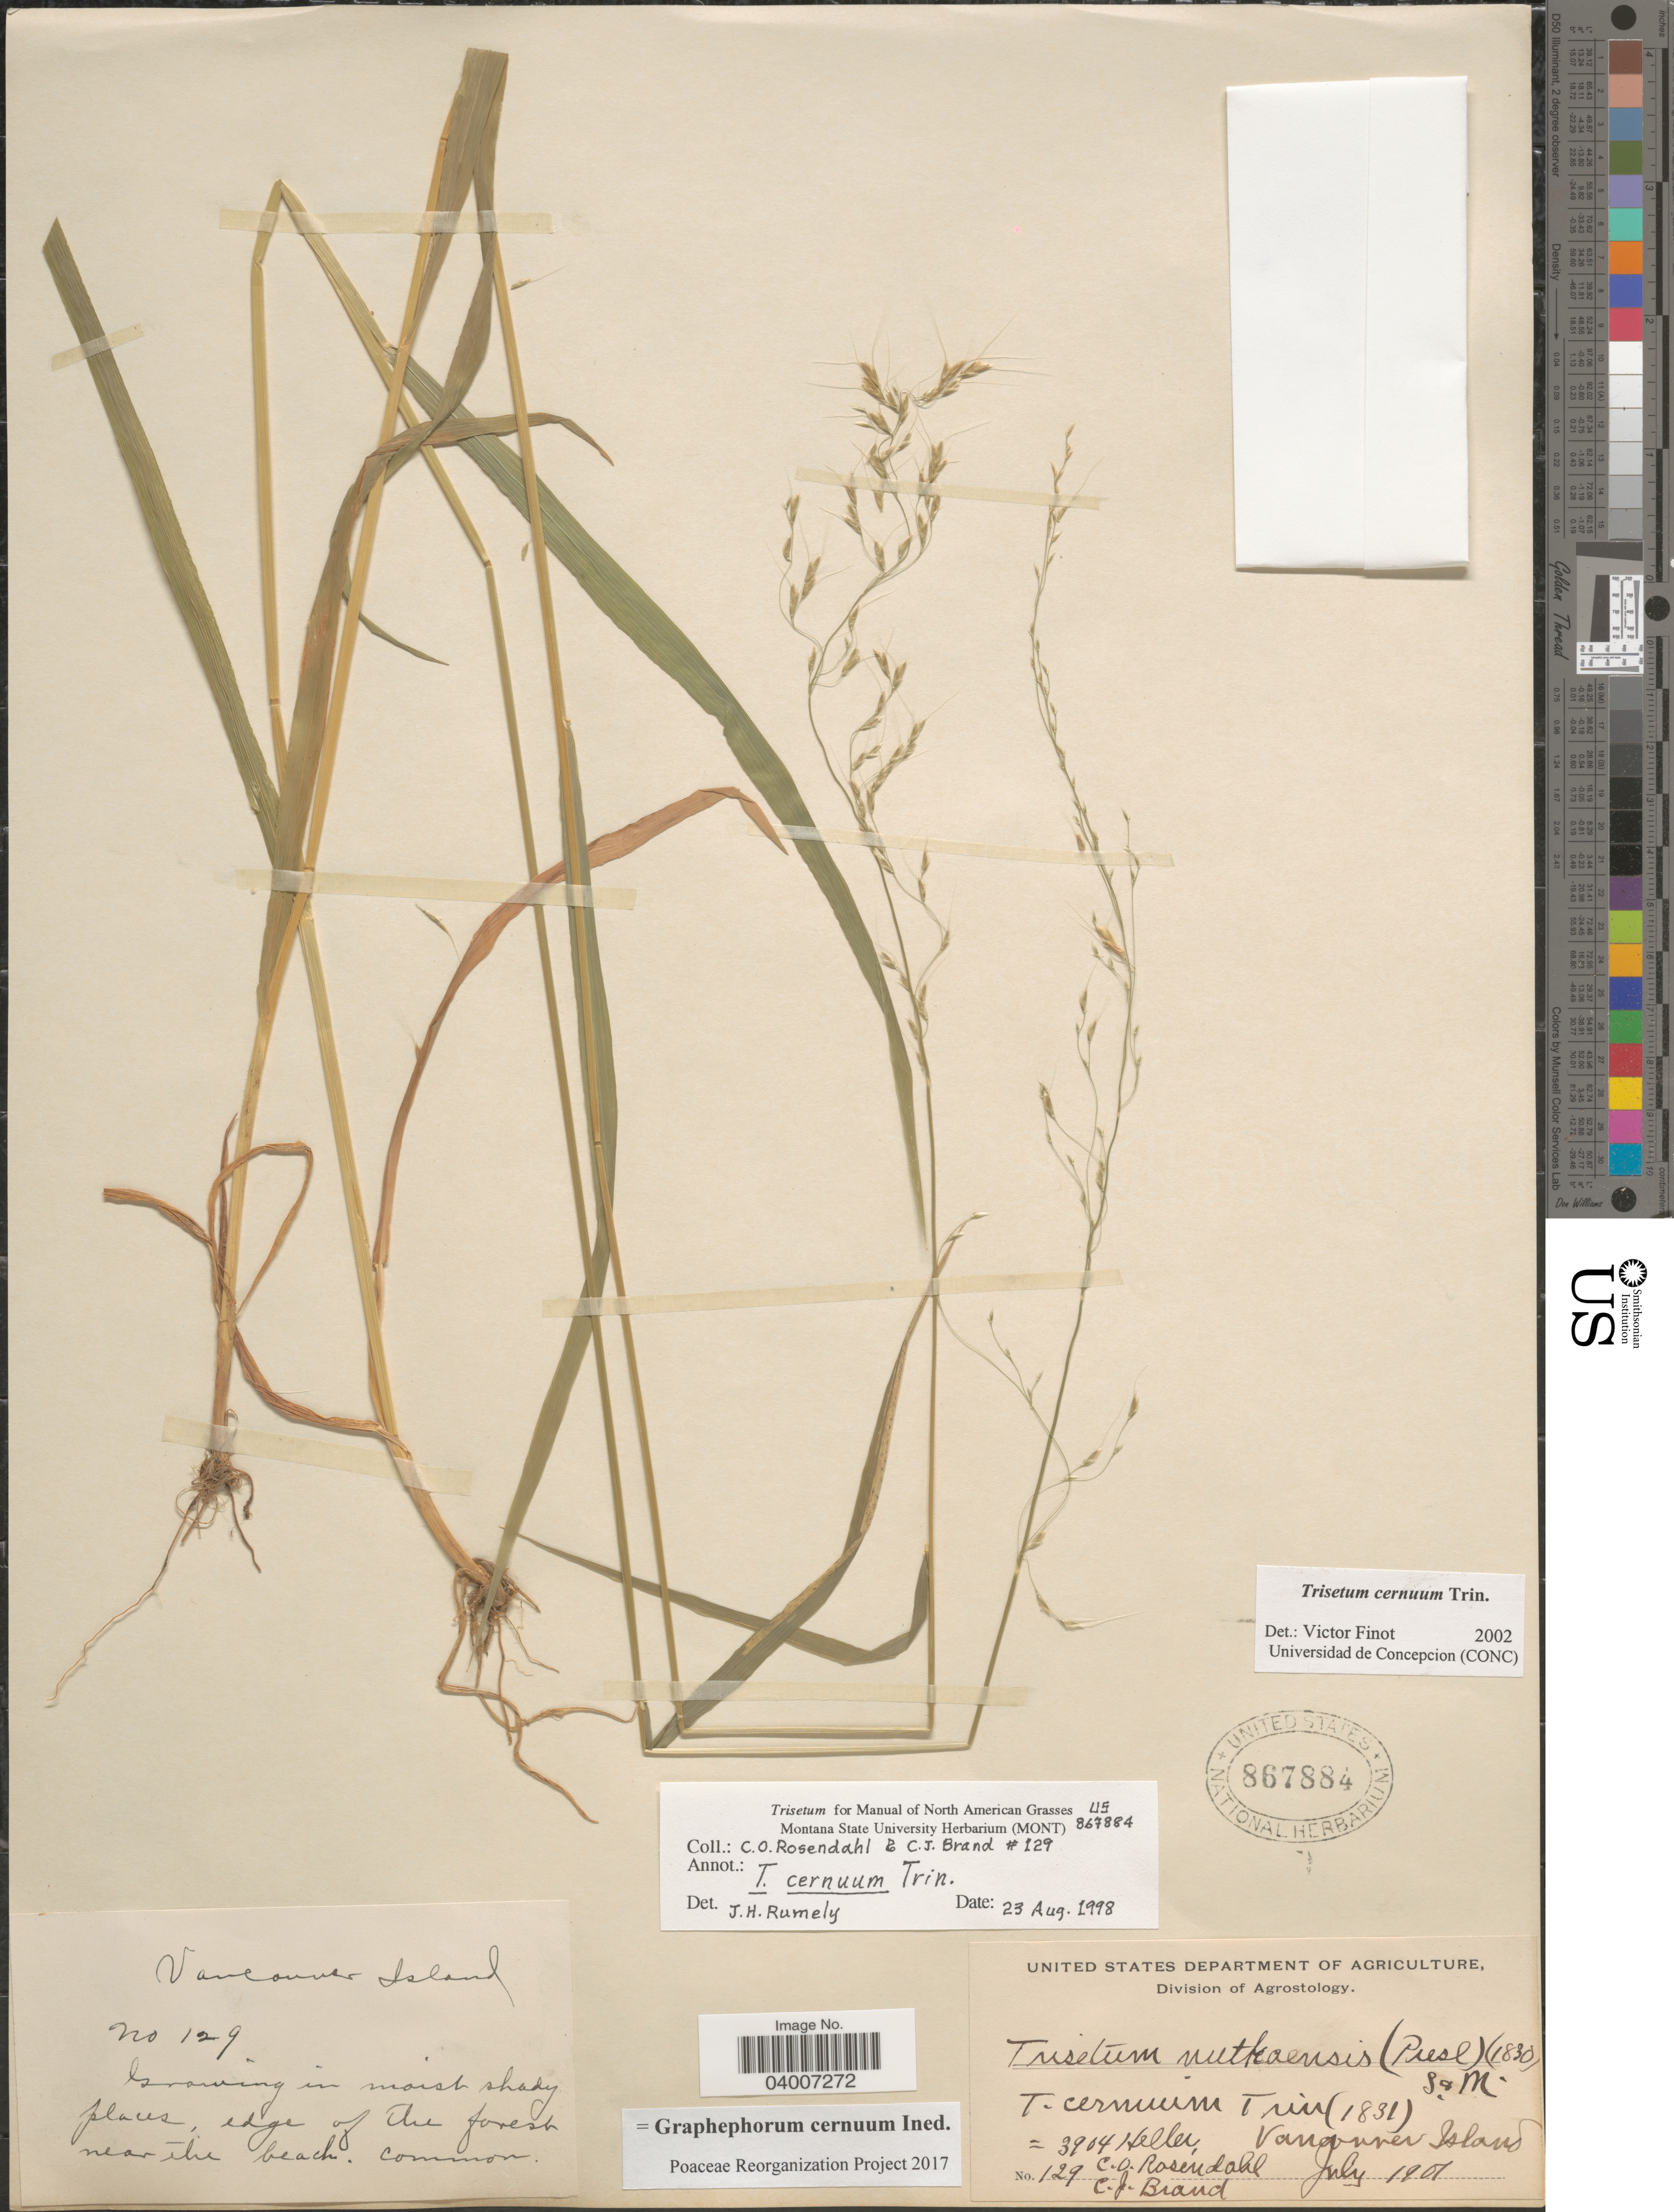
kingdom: Plantae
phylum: Tracheophyta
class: Liliopsida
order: Poales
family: Poaceae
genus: Graphephorum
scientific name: Graphephorum cernuum ined.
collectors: -- Heller, C. O. Rosendahl & C. J. Brand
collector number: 129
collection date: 1901-07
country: Canada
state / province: British Columbia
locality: Edge of the forest near the beach. Vancouver Island.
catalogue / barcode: US 867884